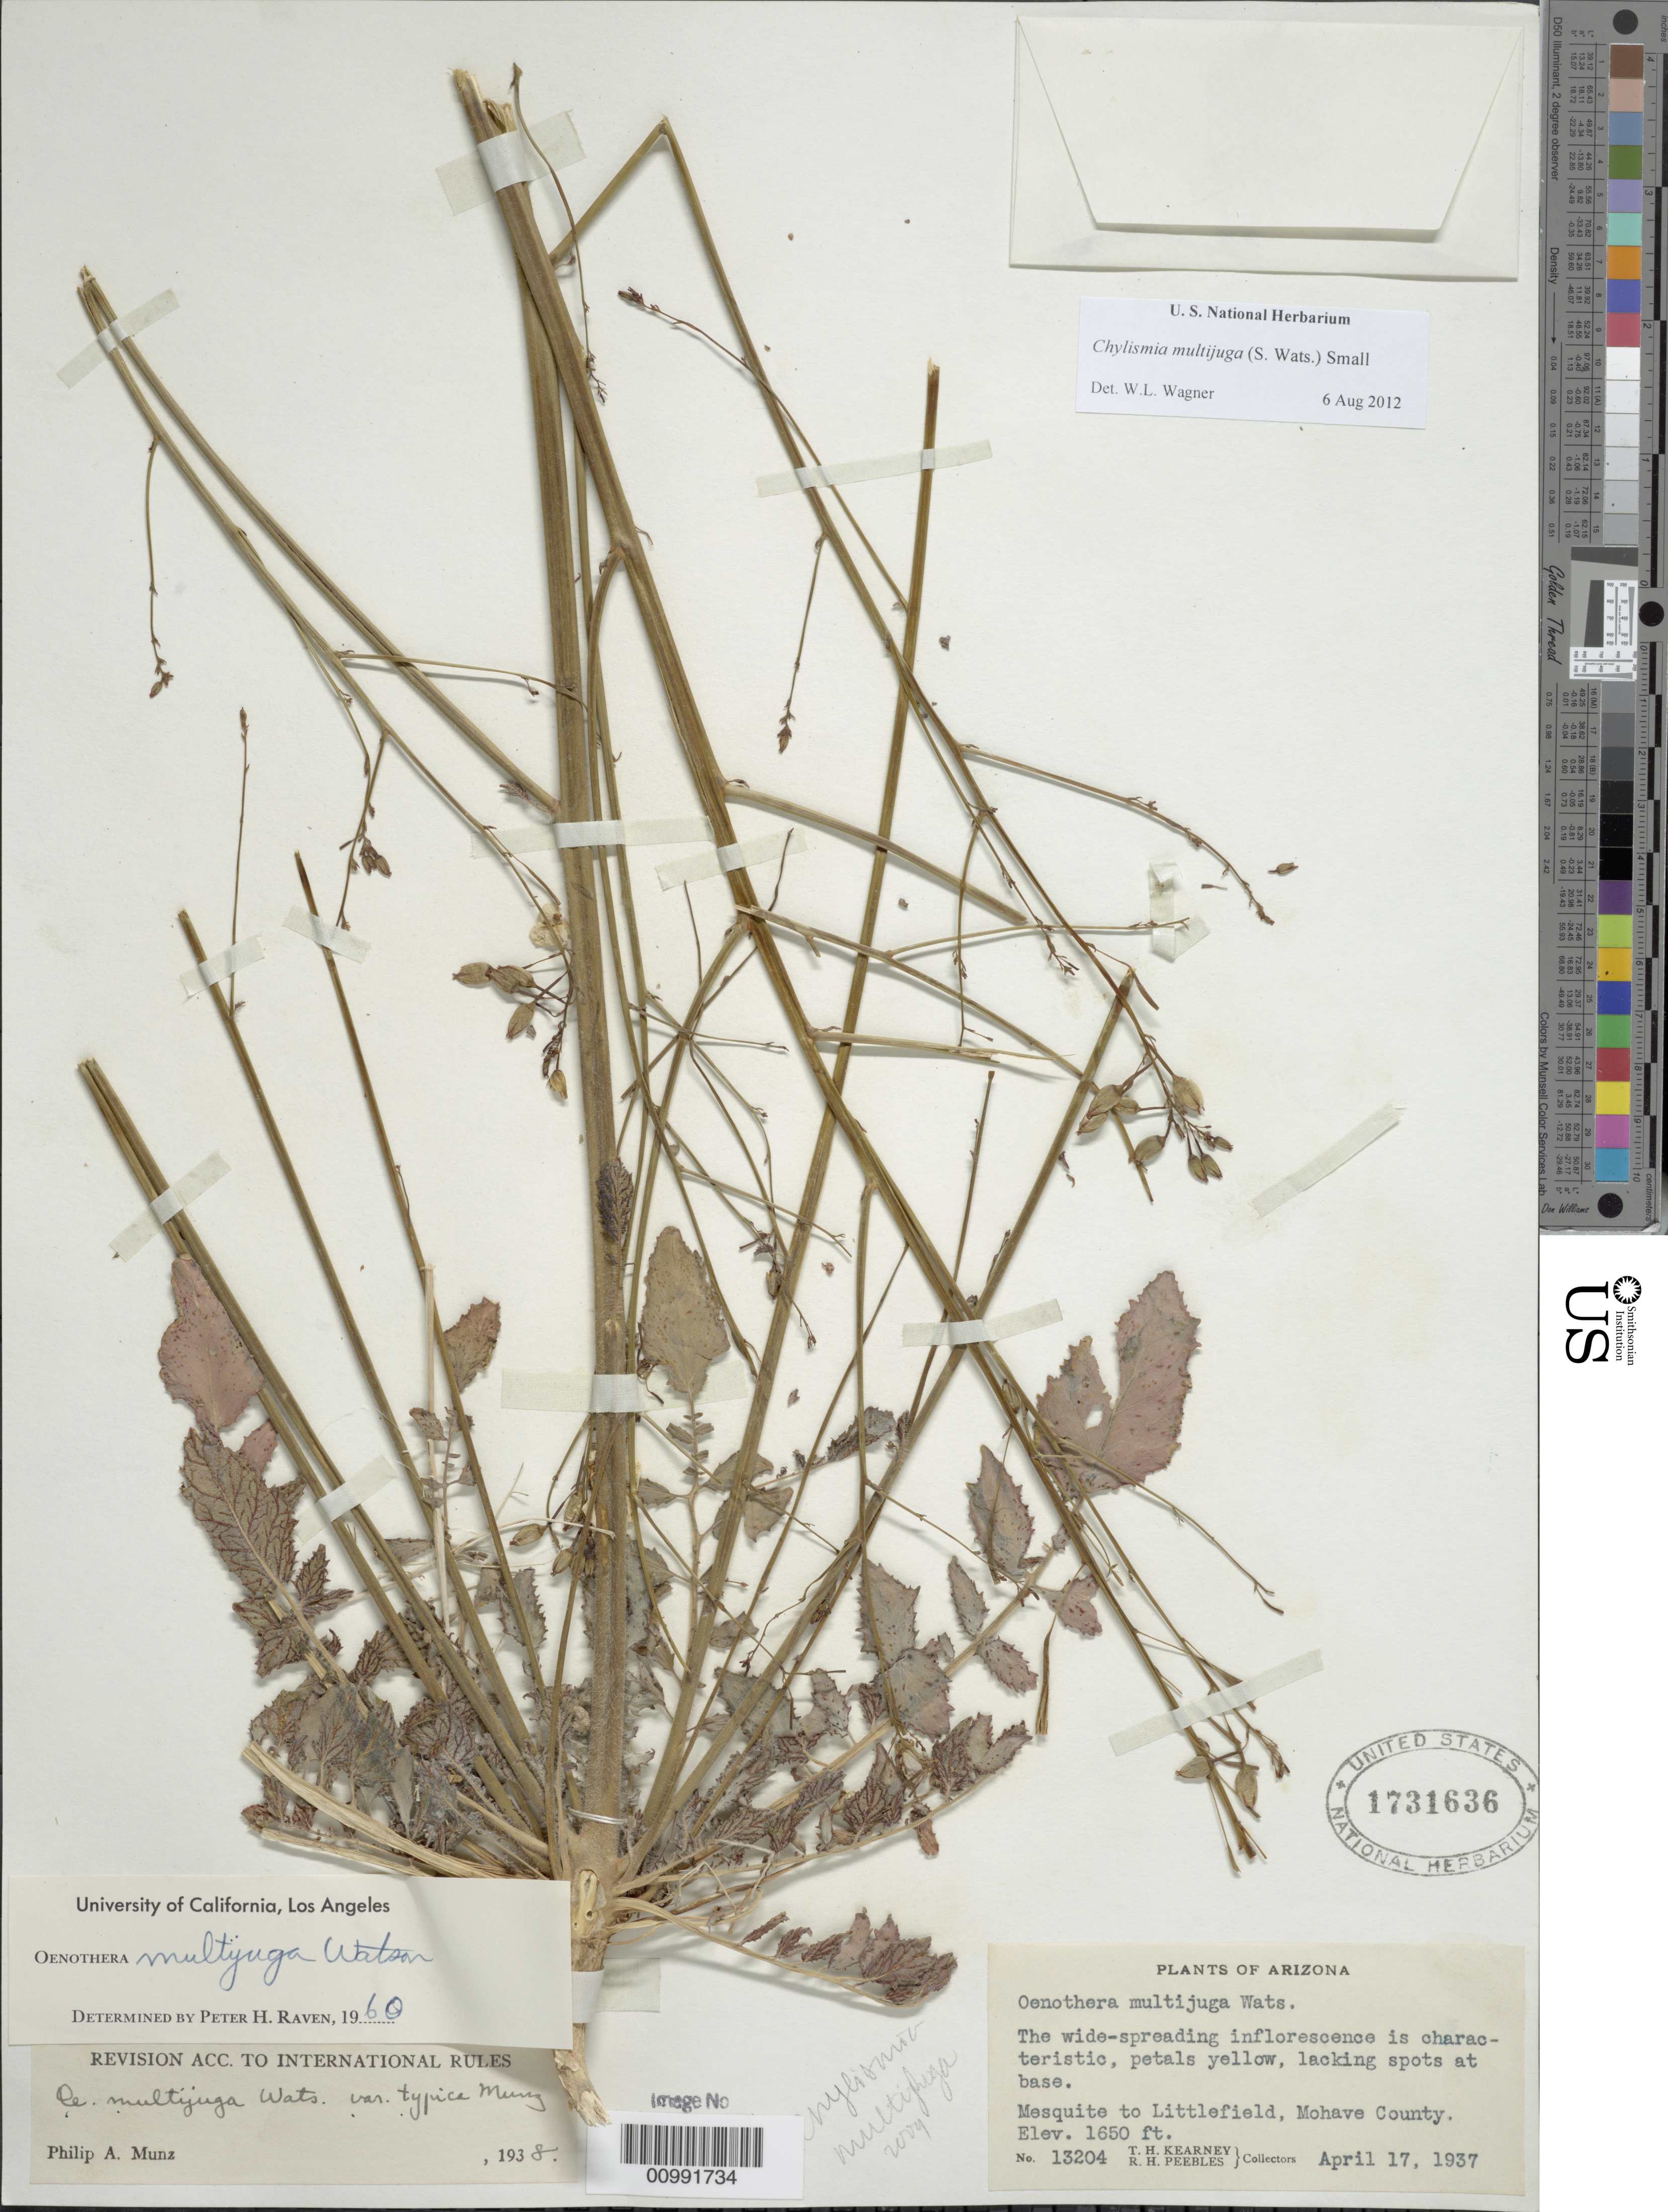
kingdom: Plantae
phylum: Tracheophyta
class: Magnoliopsida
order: Myrtales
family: Onagraceae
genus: Chylismia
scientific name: Chylismia multijuga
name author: (S. Watson) Small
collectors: T. H. Kearney & R. H. Peebles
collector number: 13204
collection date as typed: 17 Apr 1937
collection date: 1937-04-17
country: United States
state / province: Arizona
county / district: Mohave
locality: Mesquite to Littlefield.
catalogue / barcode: US 1731636